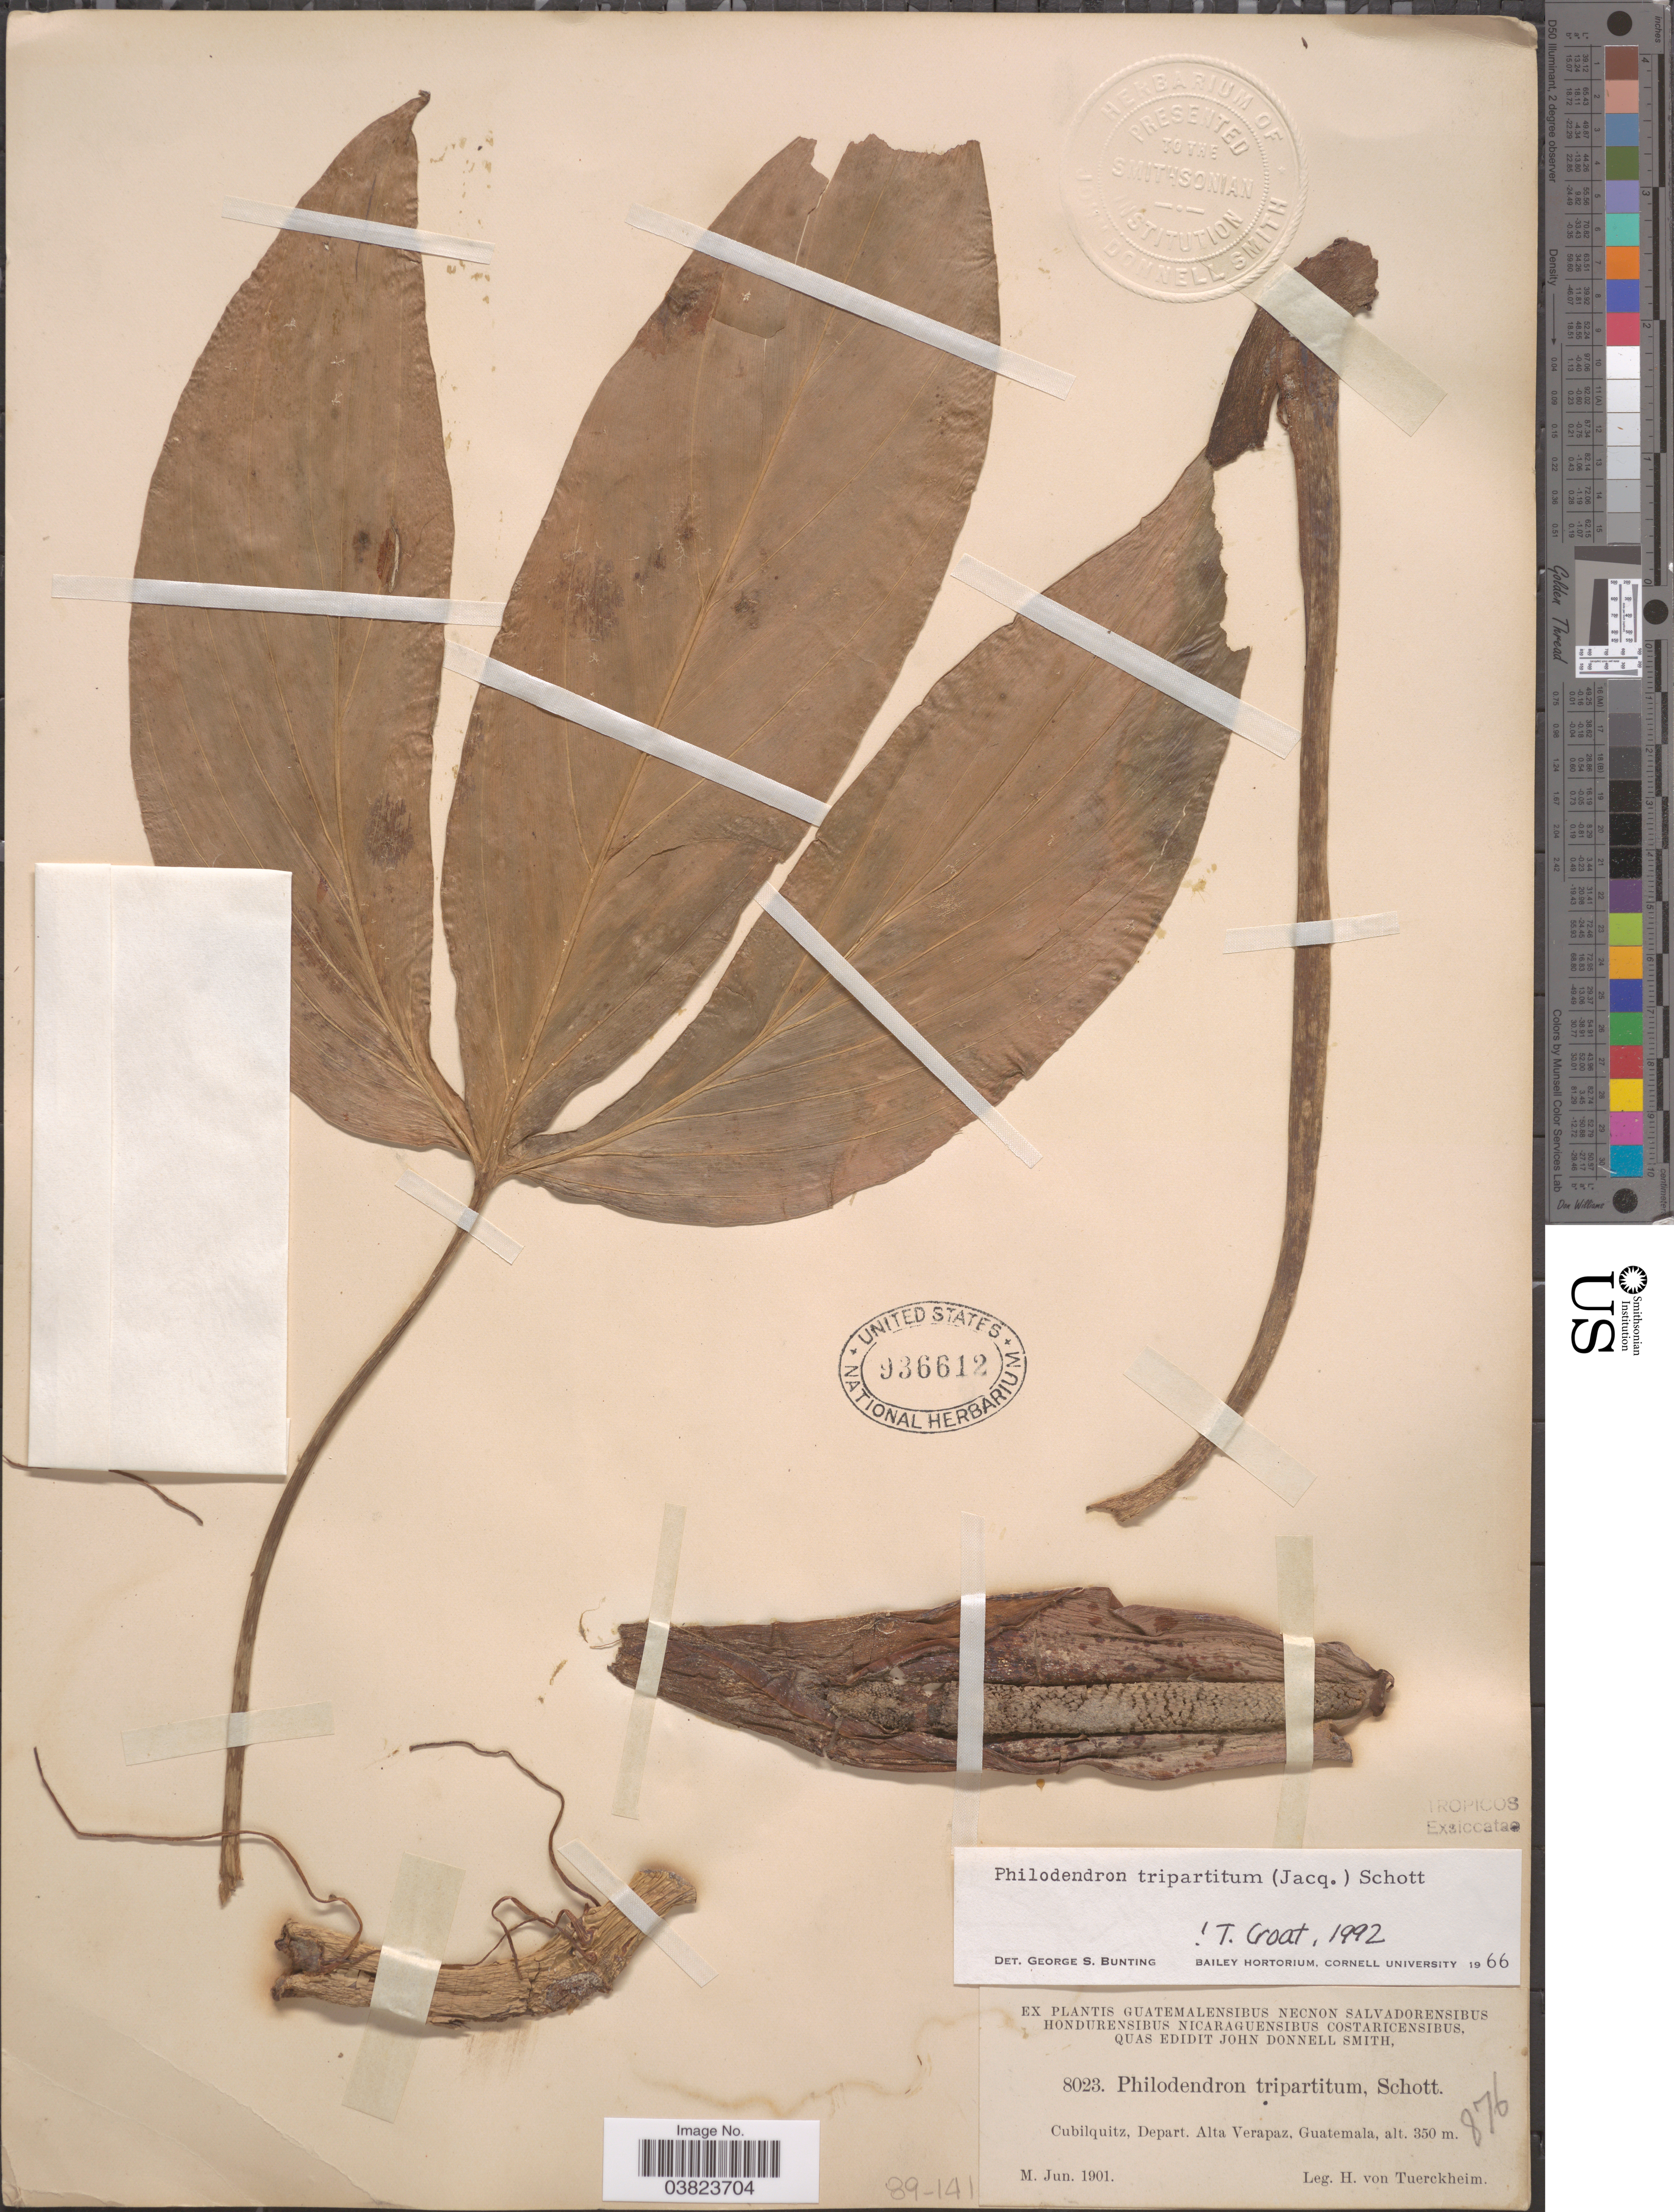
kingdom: Plantae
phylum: Tracheophyta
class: Liliopsida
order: Alismatales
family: Araceae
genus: Philodendron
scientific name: Philodendron tripartitum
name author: (Jacq.) Schott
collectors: H. von Türckheim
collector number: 8023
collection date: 1901-06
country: Guatemala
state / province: Alta Verapaz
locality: Cubilquitz, Depart. Alta Verapaz.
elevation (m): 350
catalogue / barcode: US 936612